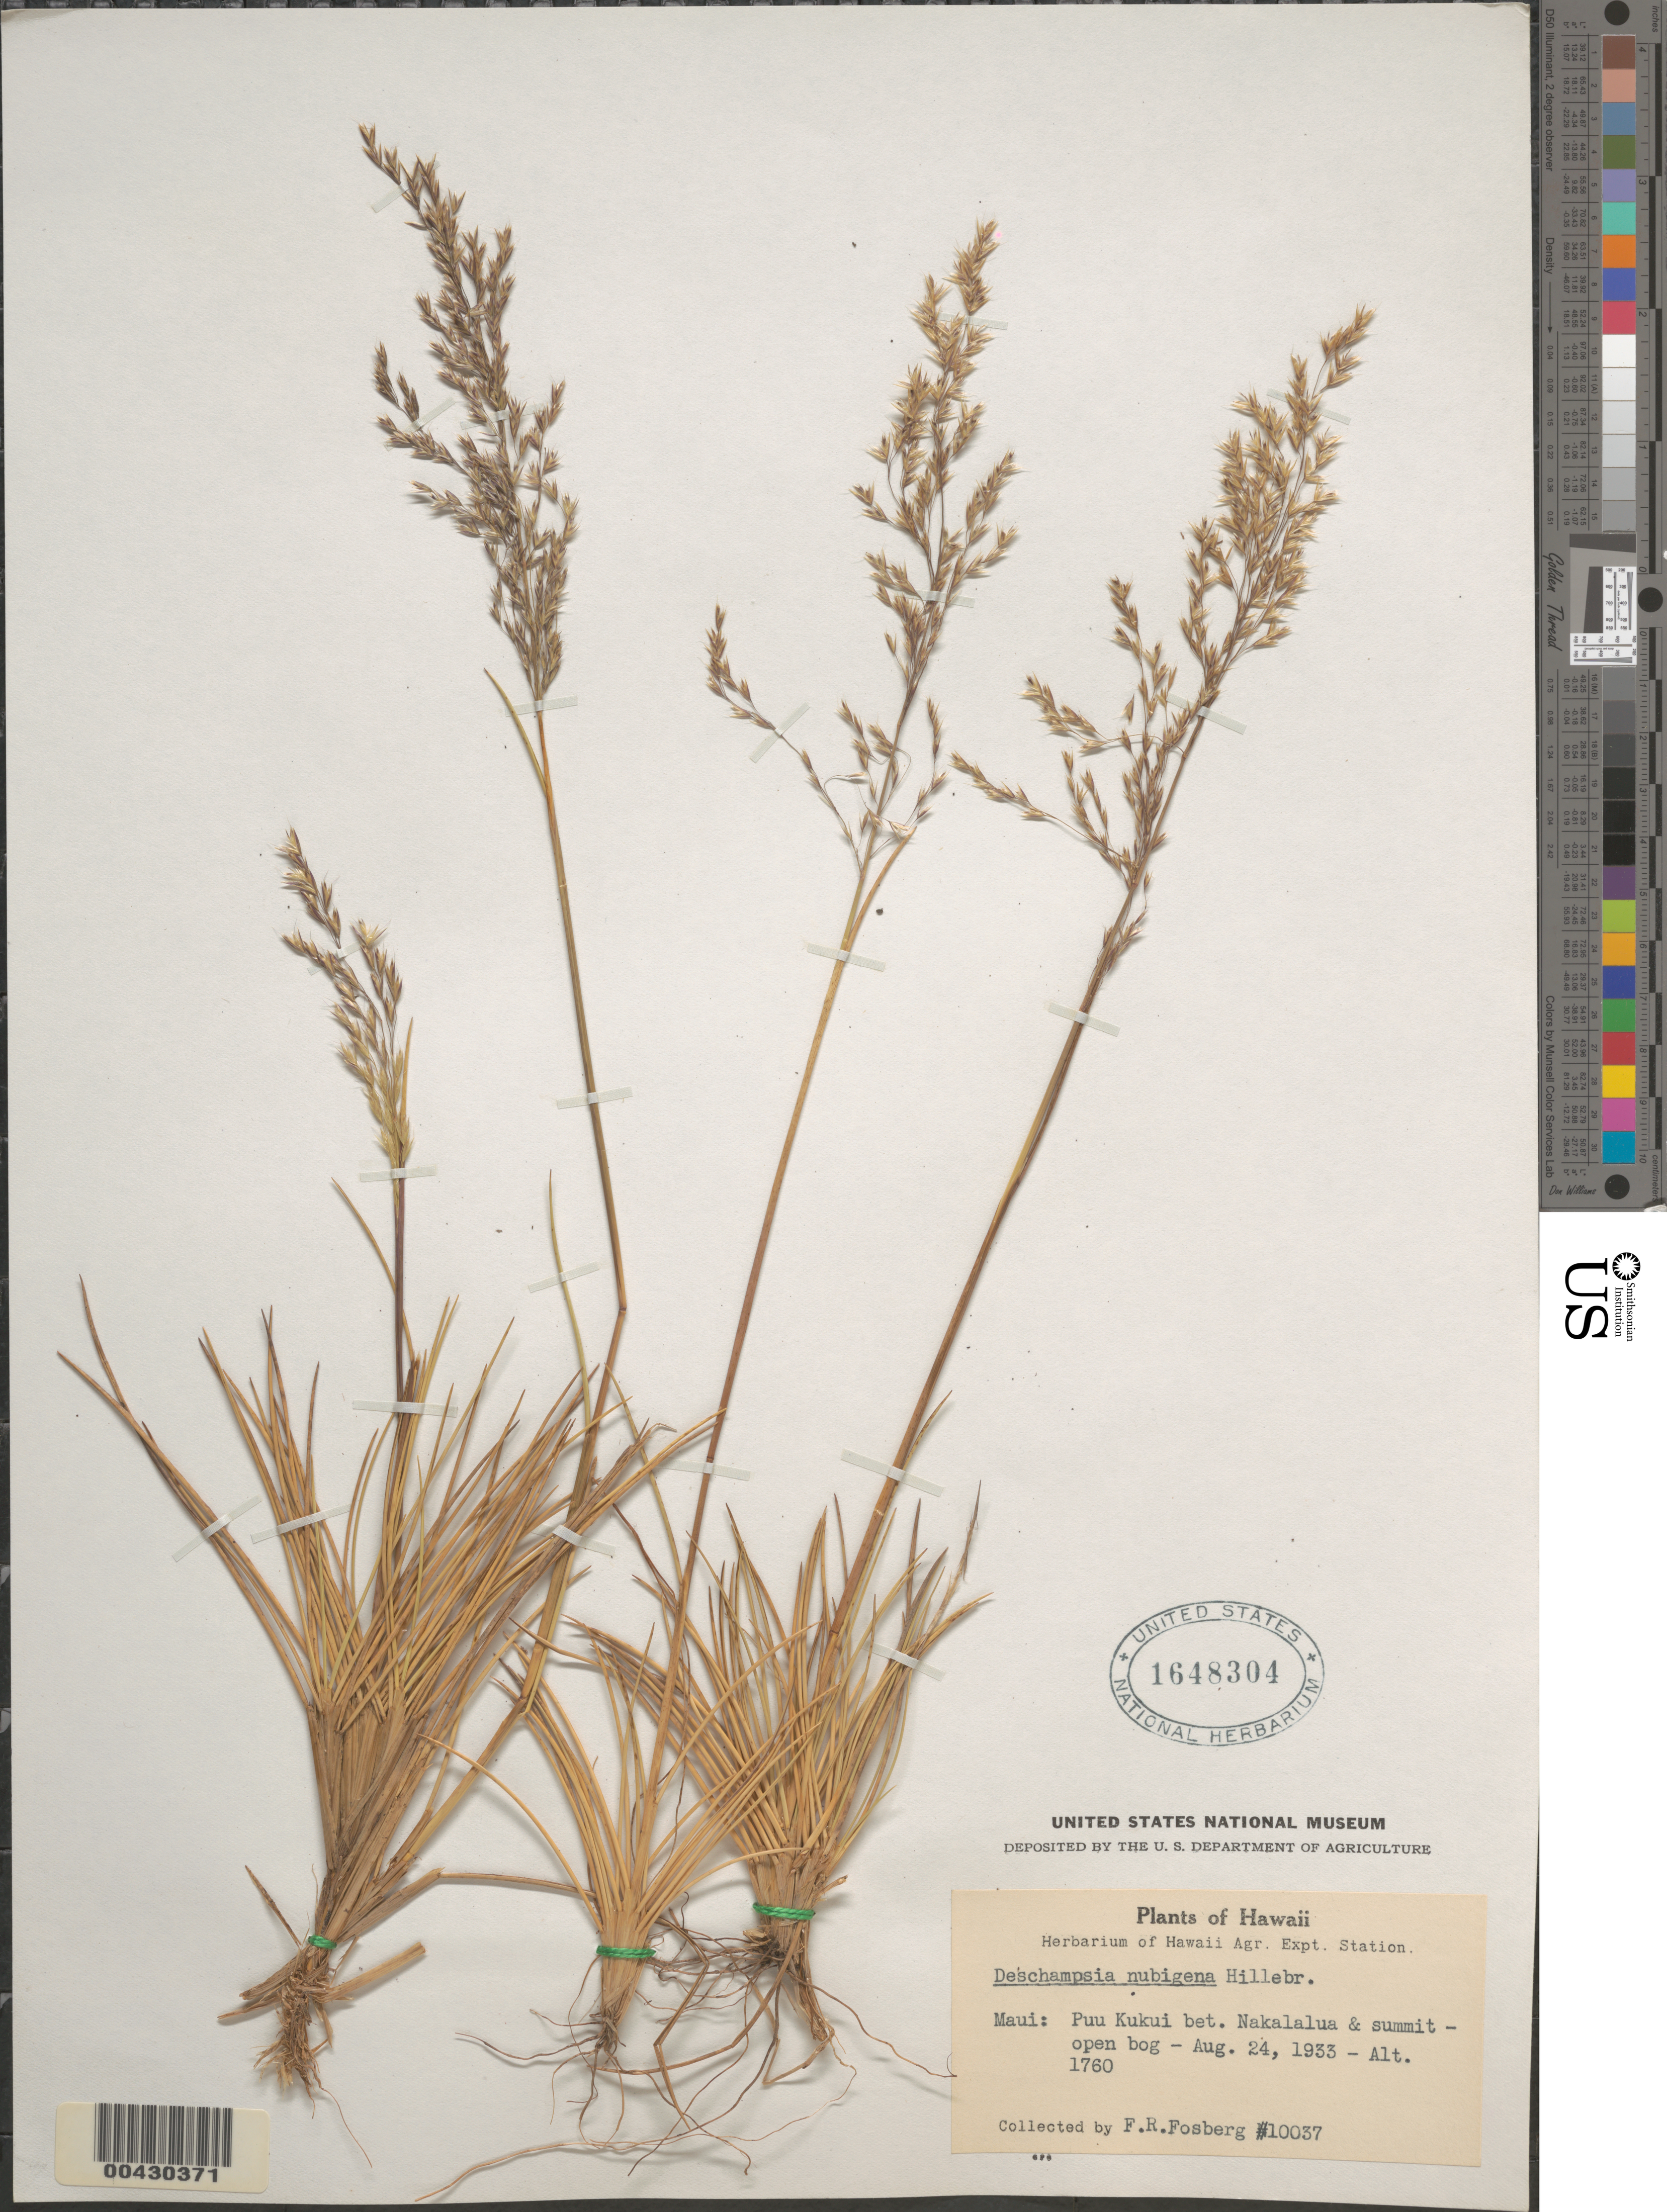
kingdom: Plantae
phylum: Tracheophyta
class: Liliopsida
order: Poales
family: Poaceae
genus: Deschampsia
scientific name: Deschampsia nubigena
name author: Hillebr.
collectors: F. R. Fosberg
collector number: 10037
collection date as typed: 24 Aug 1933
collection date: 1933-08-24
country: United States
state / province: Hawaii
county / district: Maui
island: Maui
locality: Puu Kukui between Nakalalua and summit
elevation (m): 1760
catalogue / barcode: US 1648304